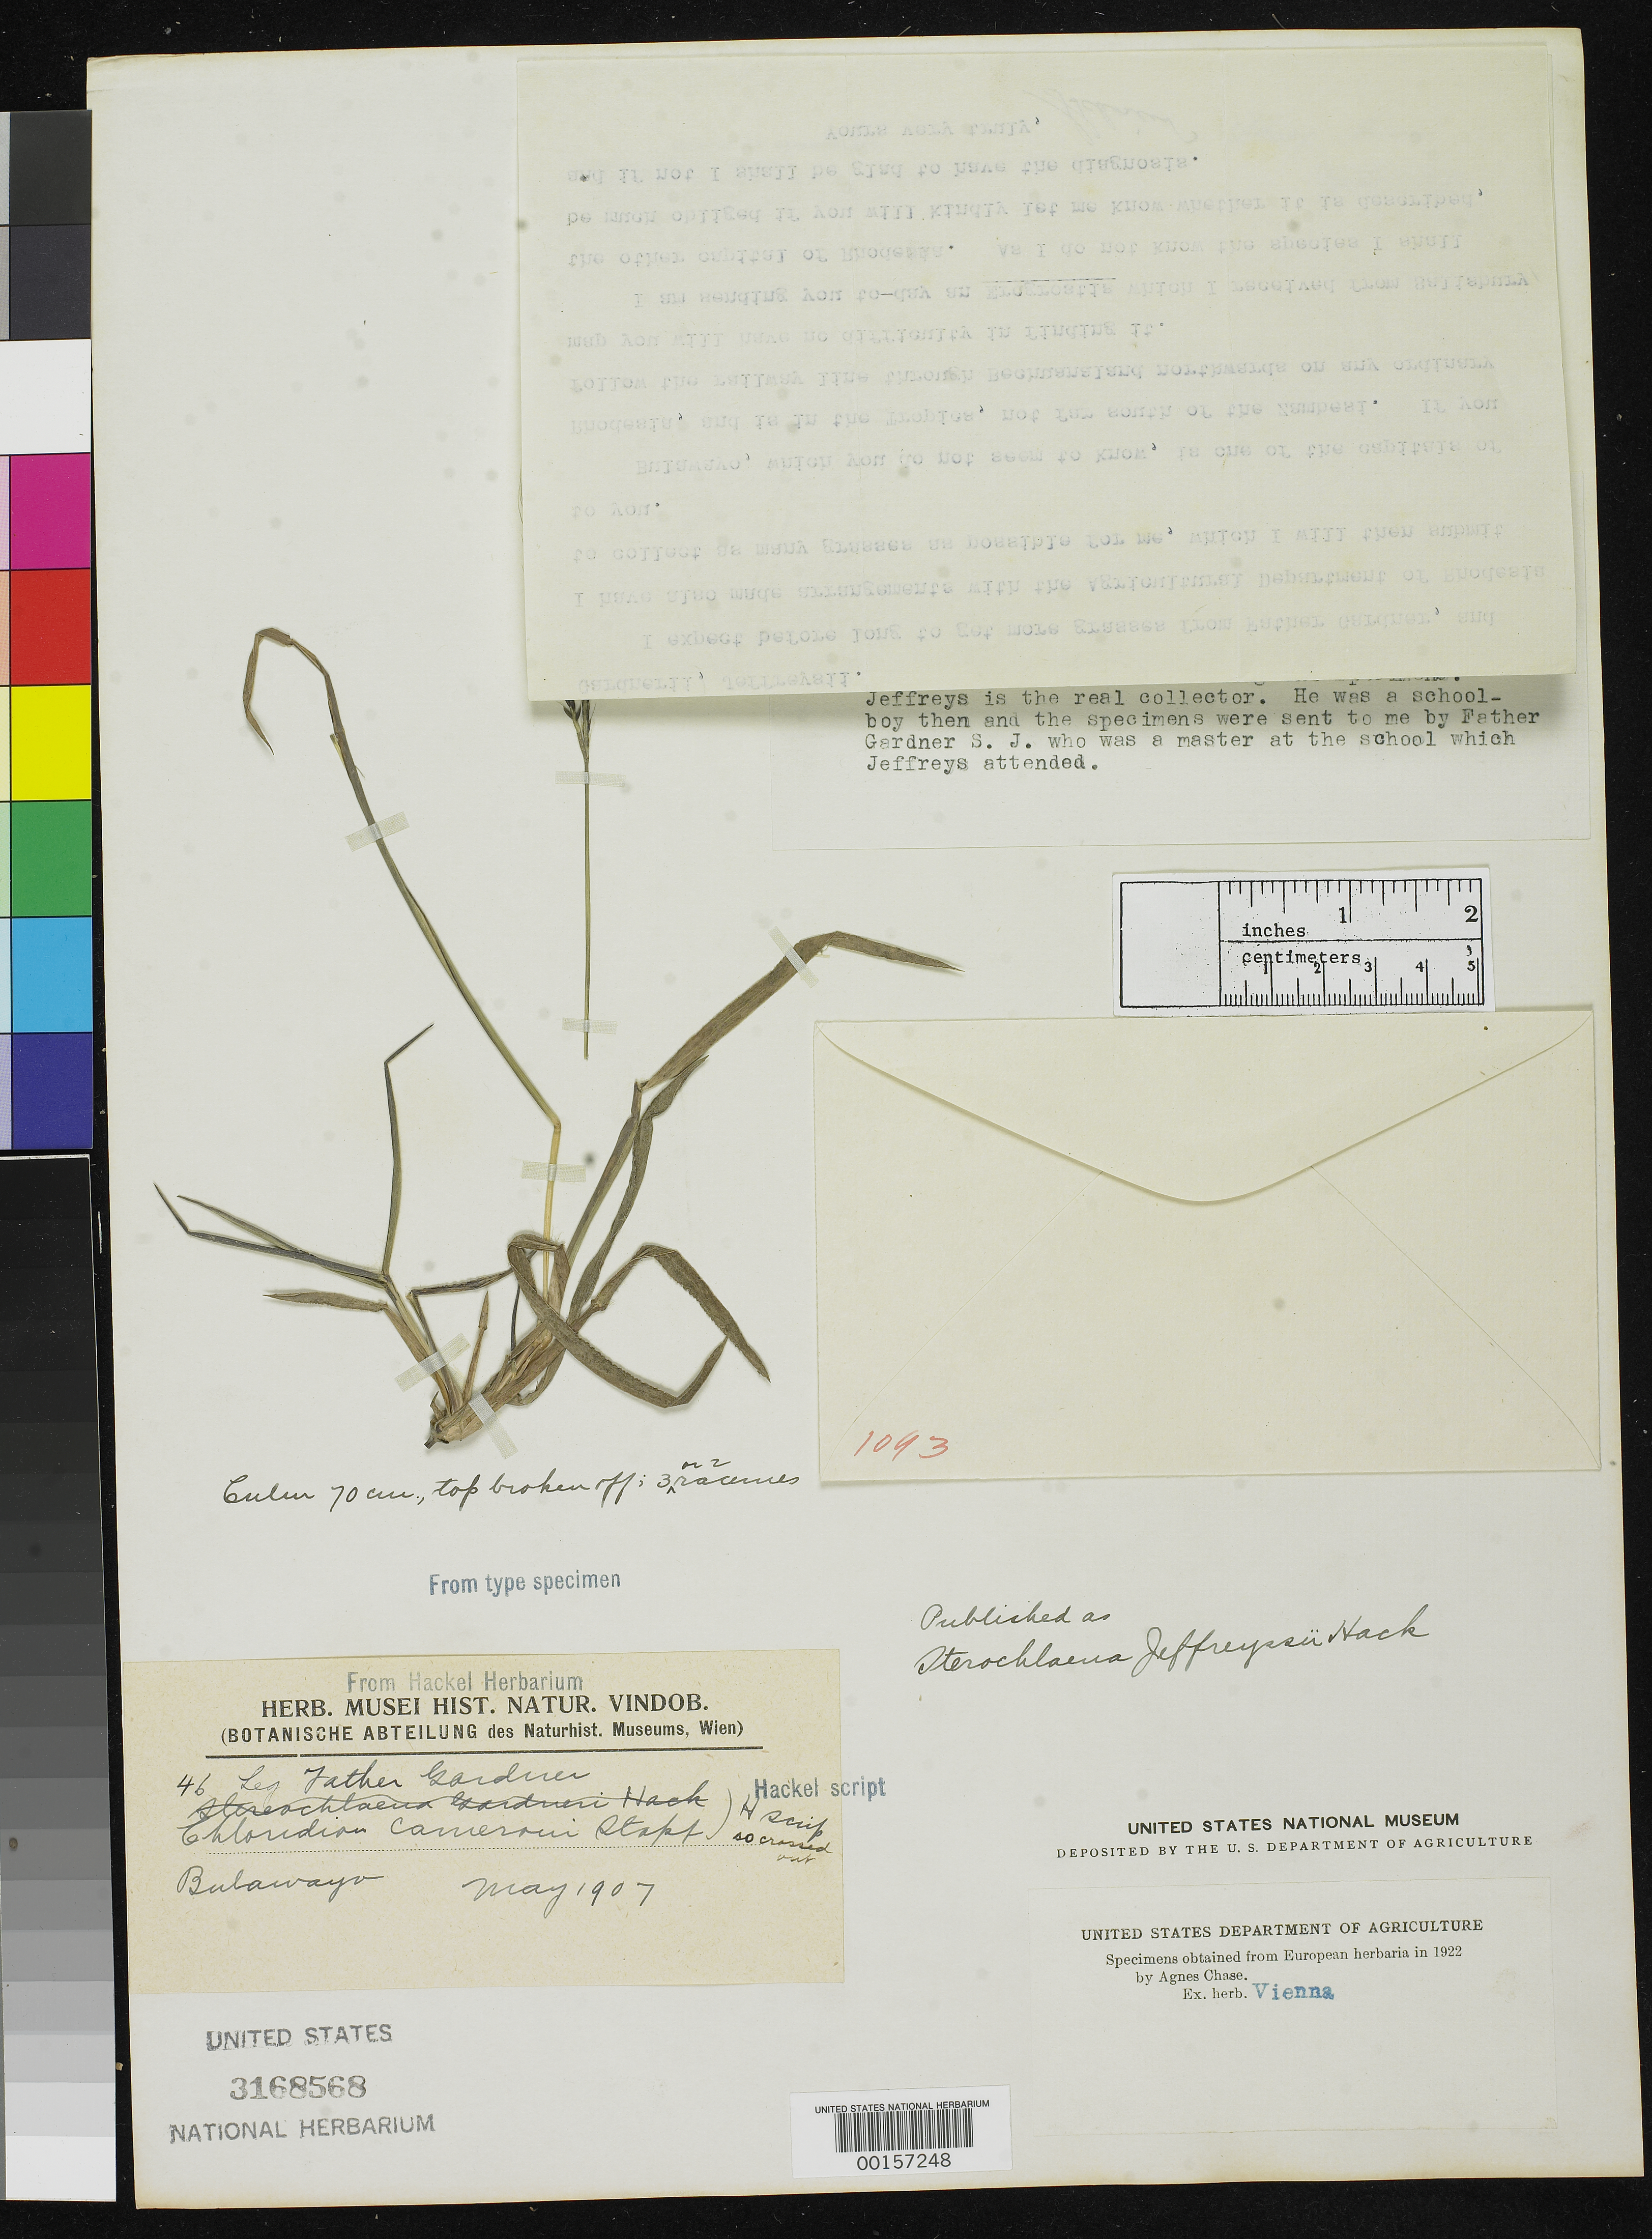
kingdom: Plantae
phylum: Tracheophyta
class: Liliopsida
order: Poales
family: Poaceae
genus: Stereochlaena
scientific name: Stereochlaena jeffreyssii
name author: Hack.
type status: Type Fragment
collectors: -. Jeffreys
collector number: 46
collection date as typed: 1907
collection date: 1907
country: Zimbabwe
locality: Bulawayo.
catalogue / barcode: US 3168568